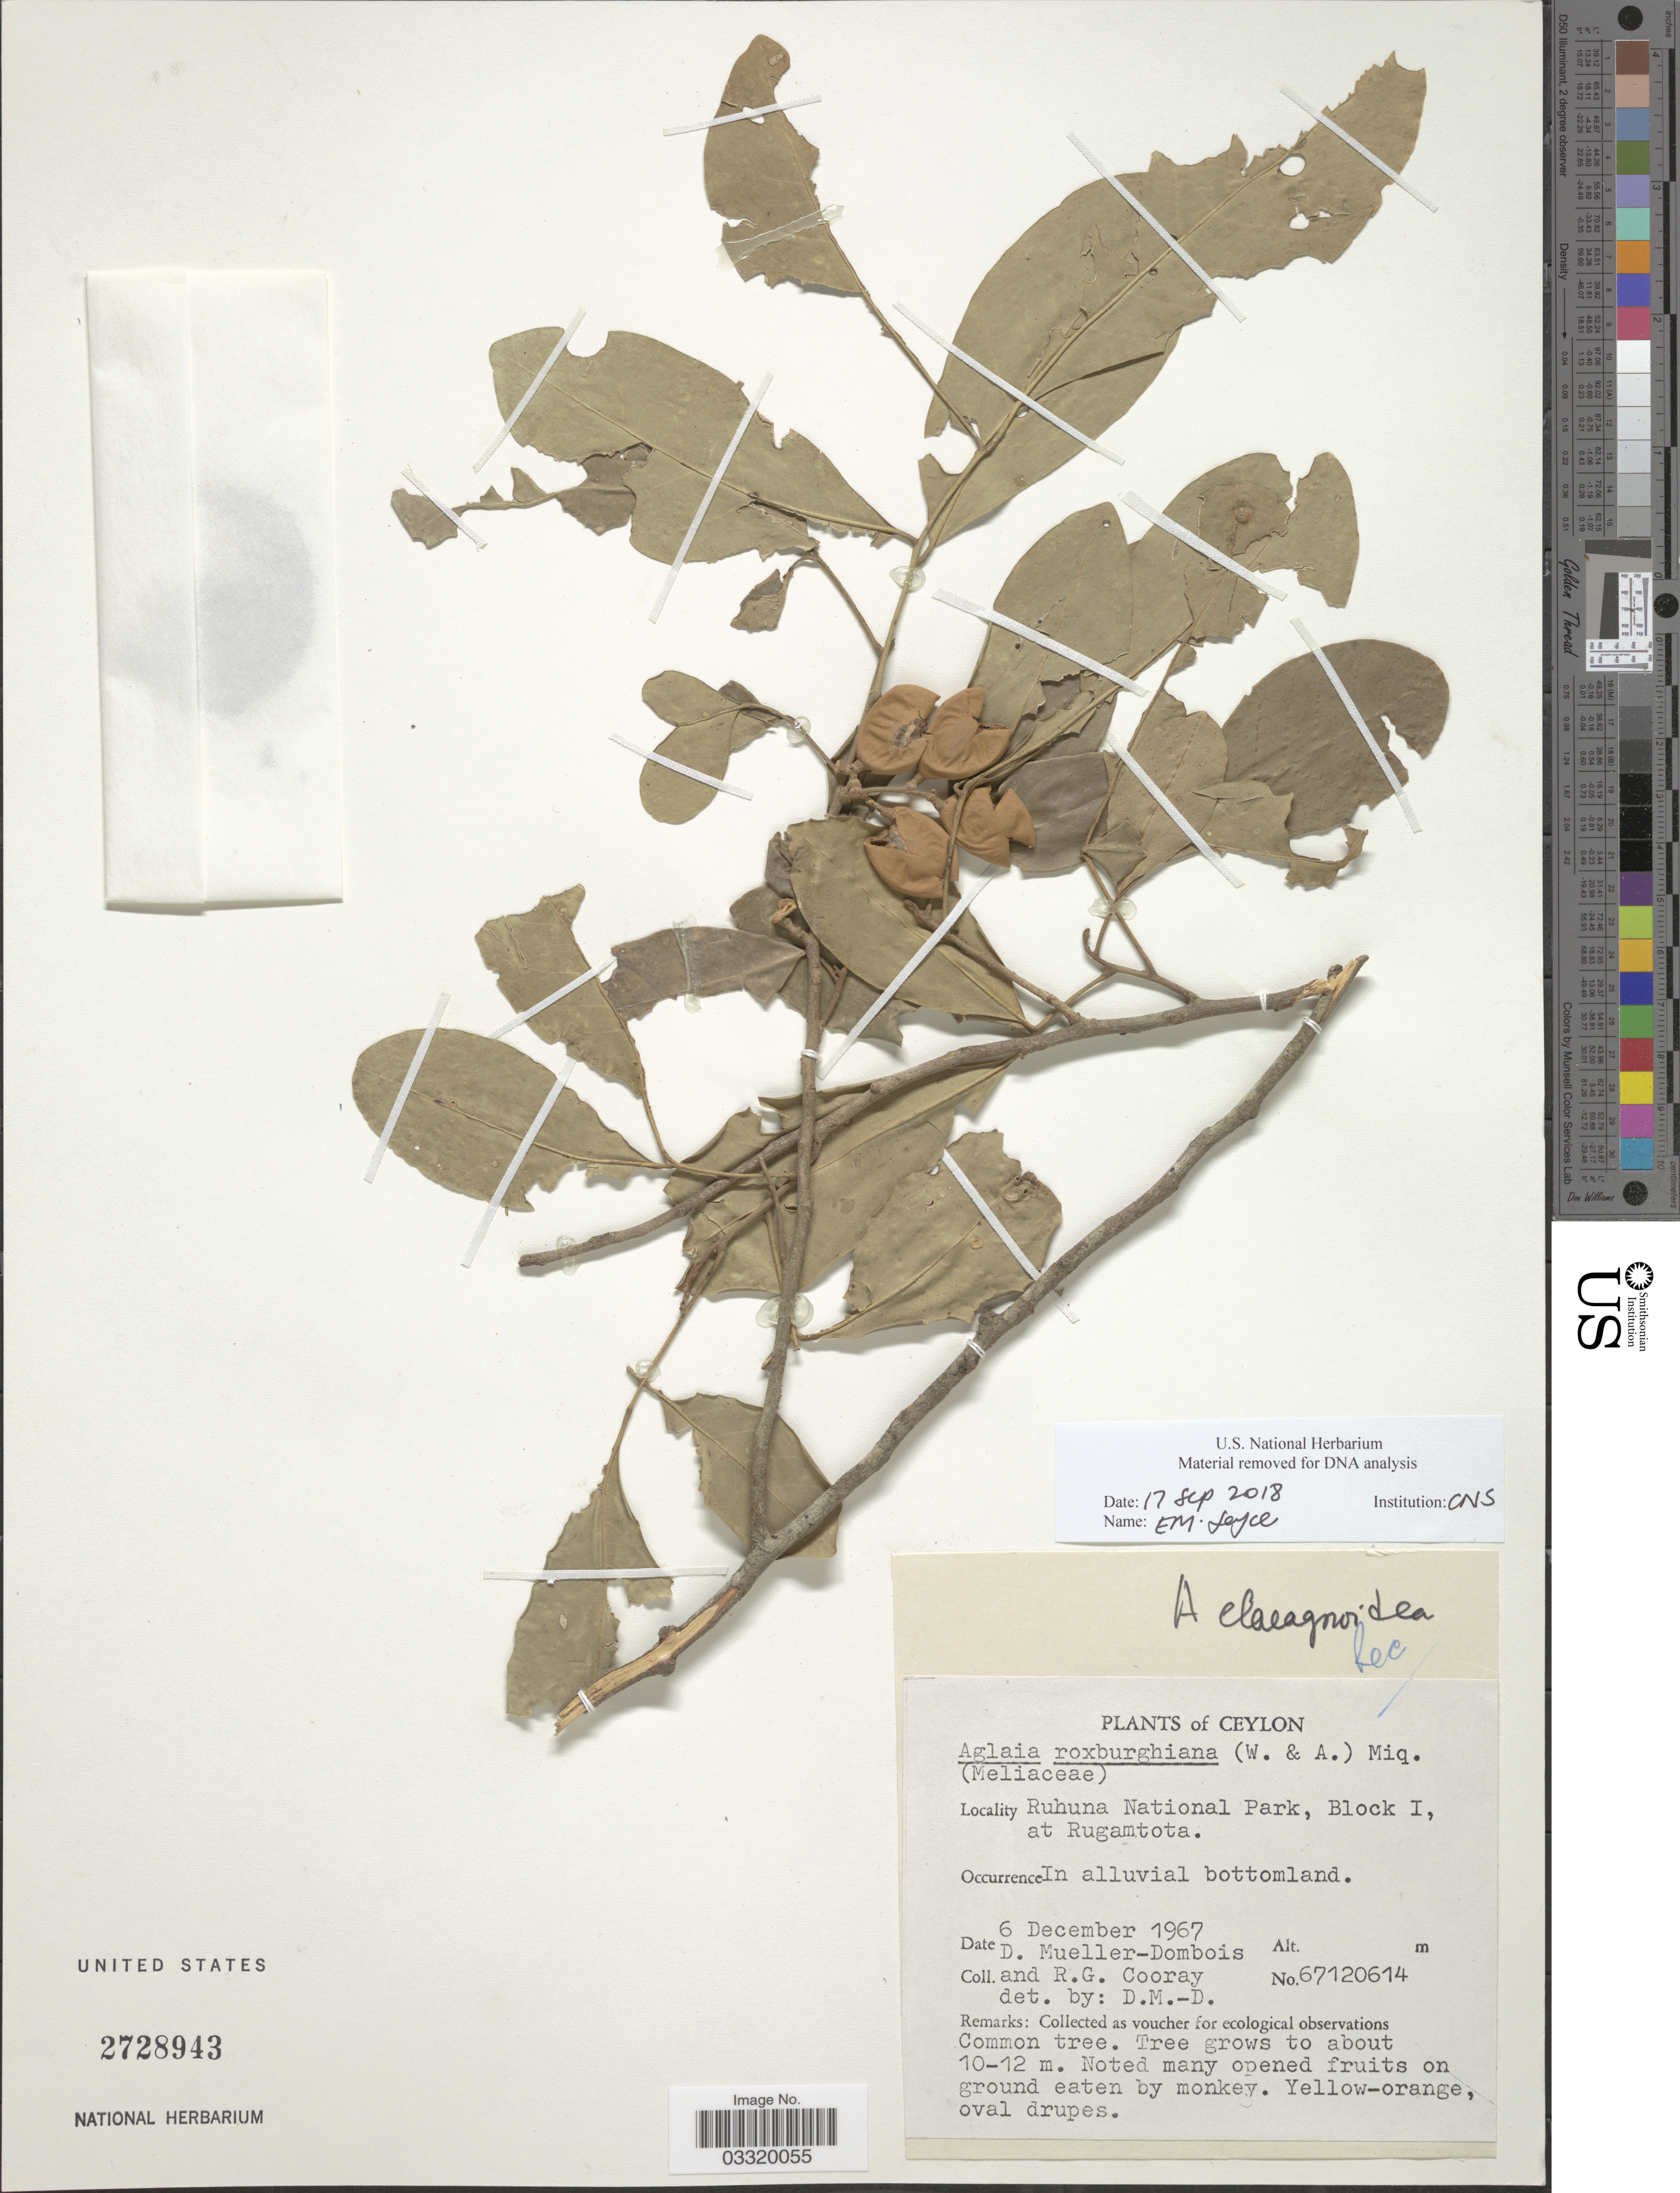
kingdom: Plantae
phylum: Tracheophyta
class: Magnoliopsida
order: Sapindales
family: Meliaceae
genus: Aglaia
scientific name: Aglaia elaeagnoidea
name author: (A. Juss.) Benth.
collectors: D. Mueller-Dombois & R. Cooray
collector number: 67120614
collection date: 1967-12-06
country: Sri Lanka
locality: Ceylon. Ruhuna National Park, Block I, at Rugamtota.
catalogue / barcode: US 2728943